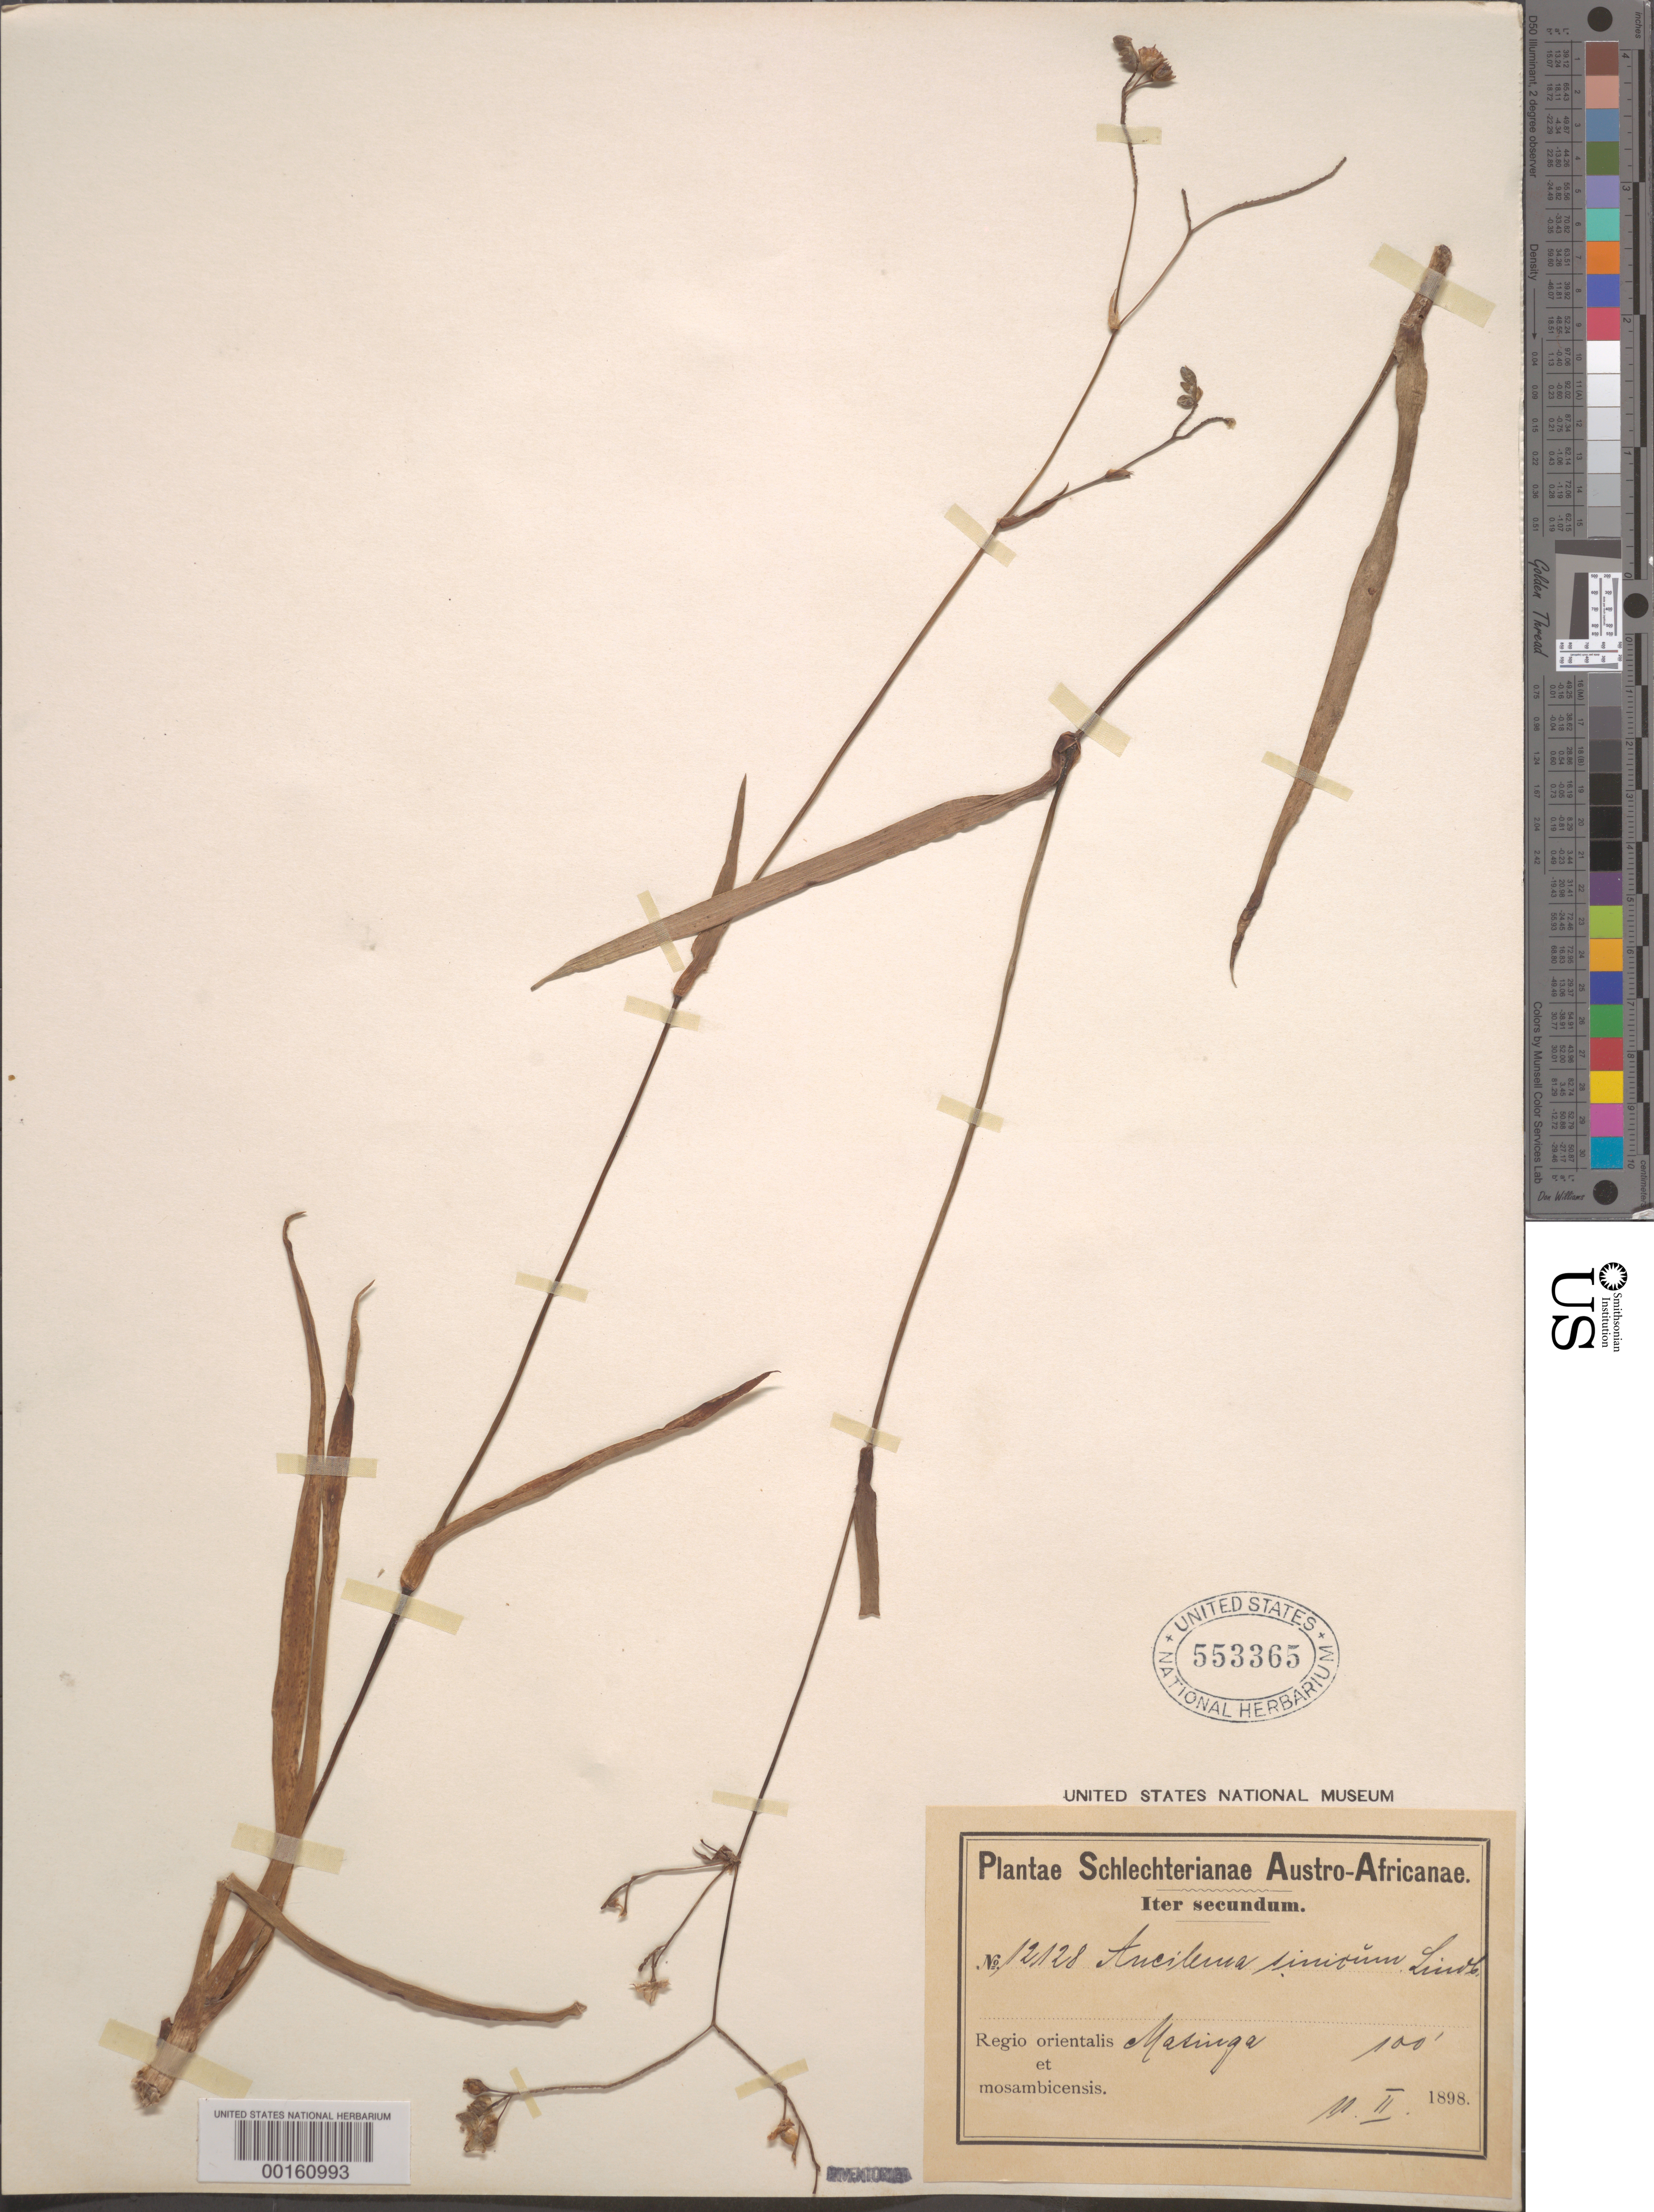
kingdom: Plantae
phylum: Tracheophyta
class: Liliopsida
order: Commelinales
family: Commelinaceae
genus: Murdannia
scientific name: Murdannia simplex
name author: (Vahl) Brenan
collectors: F. R. R. Schlechter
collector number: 12128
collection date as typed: Feb 1898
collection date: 1898-02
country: Mozambique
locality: Maringa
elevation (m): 31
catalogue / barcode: US 553365